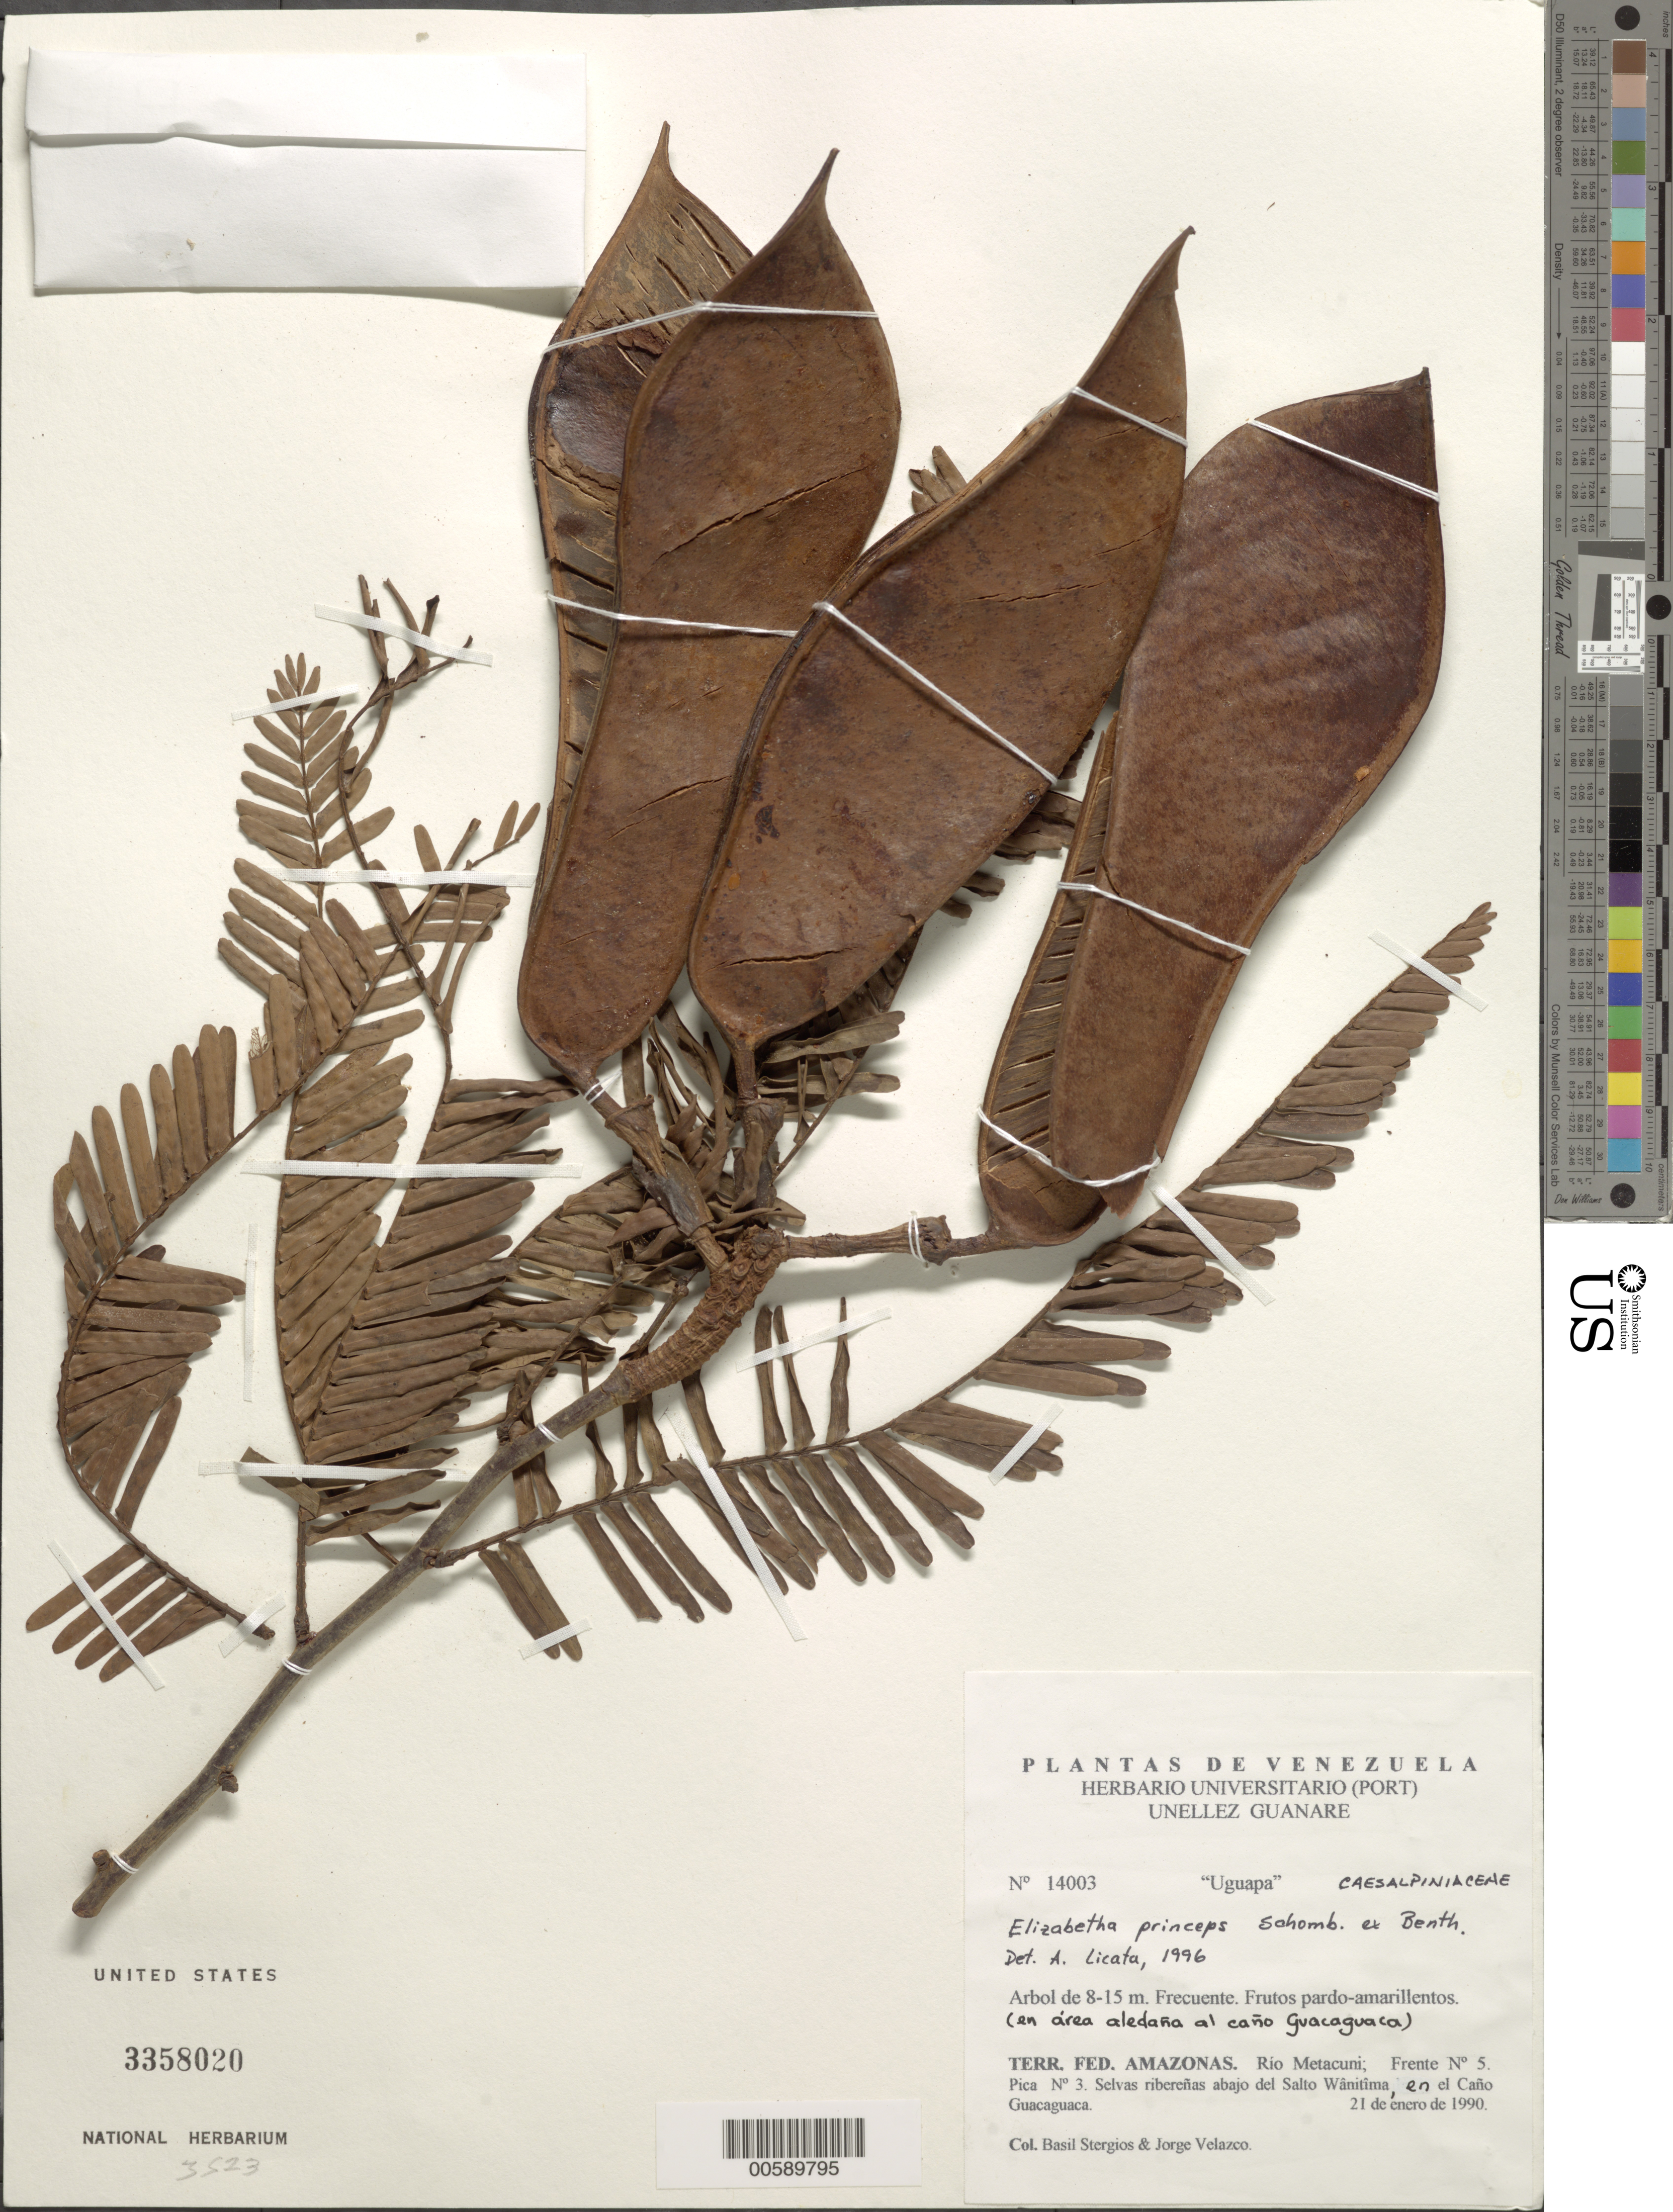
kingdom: Plantae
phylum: Tracheophyta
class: Magnoliopsida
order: Fabales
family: Fabaceae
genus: Elizabetha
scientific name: Elizabetha princeps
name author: R.H. Schomb. ex Benth.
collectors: B. G. Stergios & J. Velazco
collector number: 14003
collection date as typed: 21 Jan 1990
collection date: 1990-01-21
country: Venezuela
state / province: Amazonas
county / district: Alto Orinoco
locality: Rio Metacuni, frente No. 5, pica no. 3, Salto Wanitima, cano Guacaguaca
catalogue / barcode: US 3358020